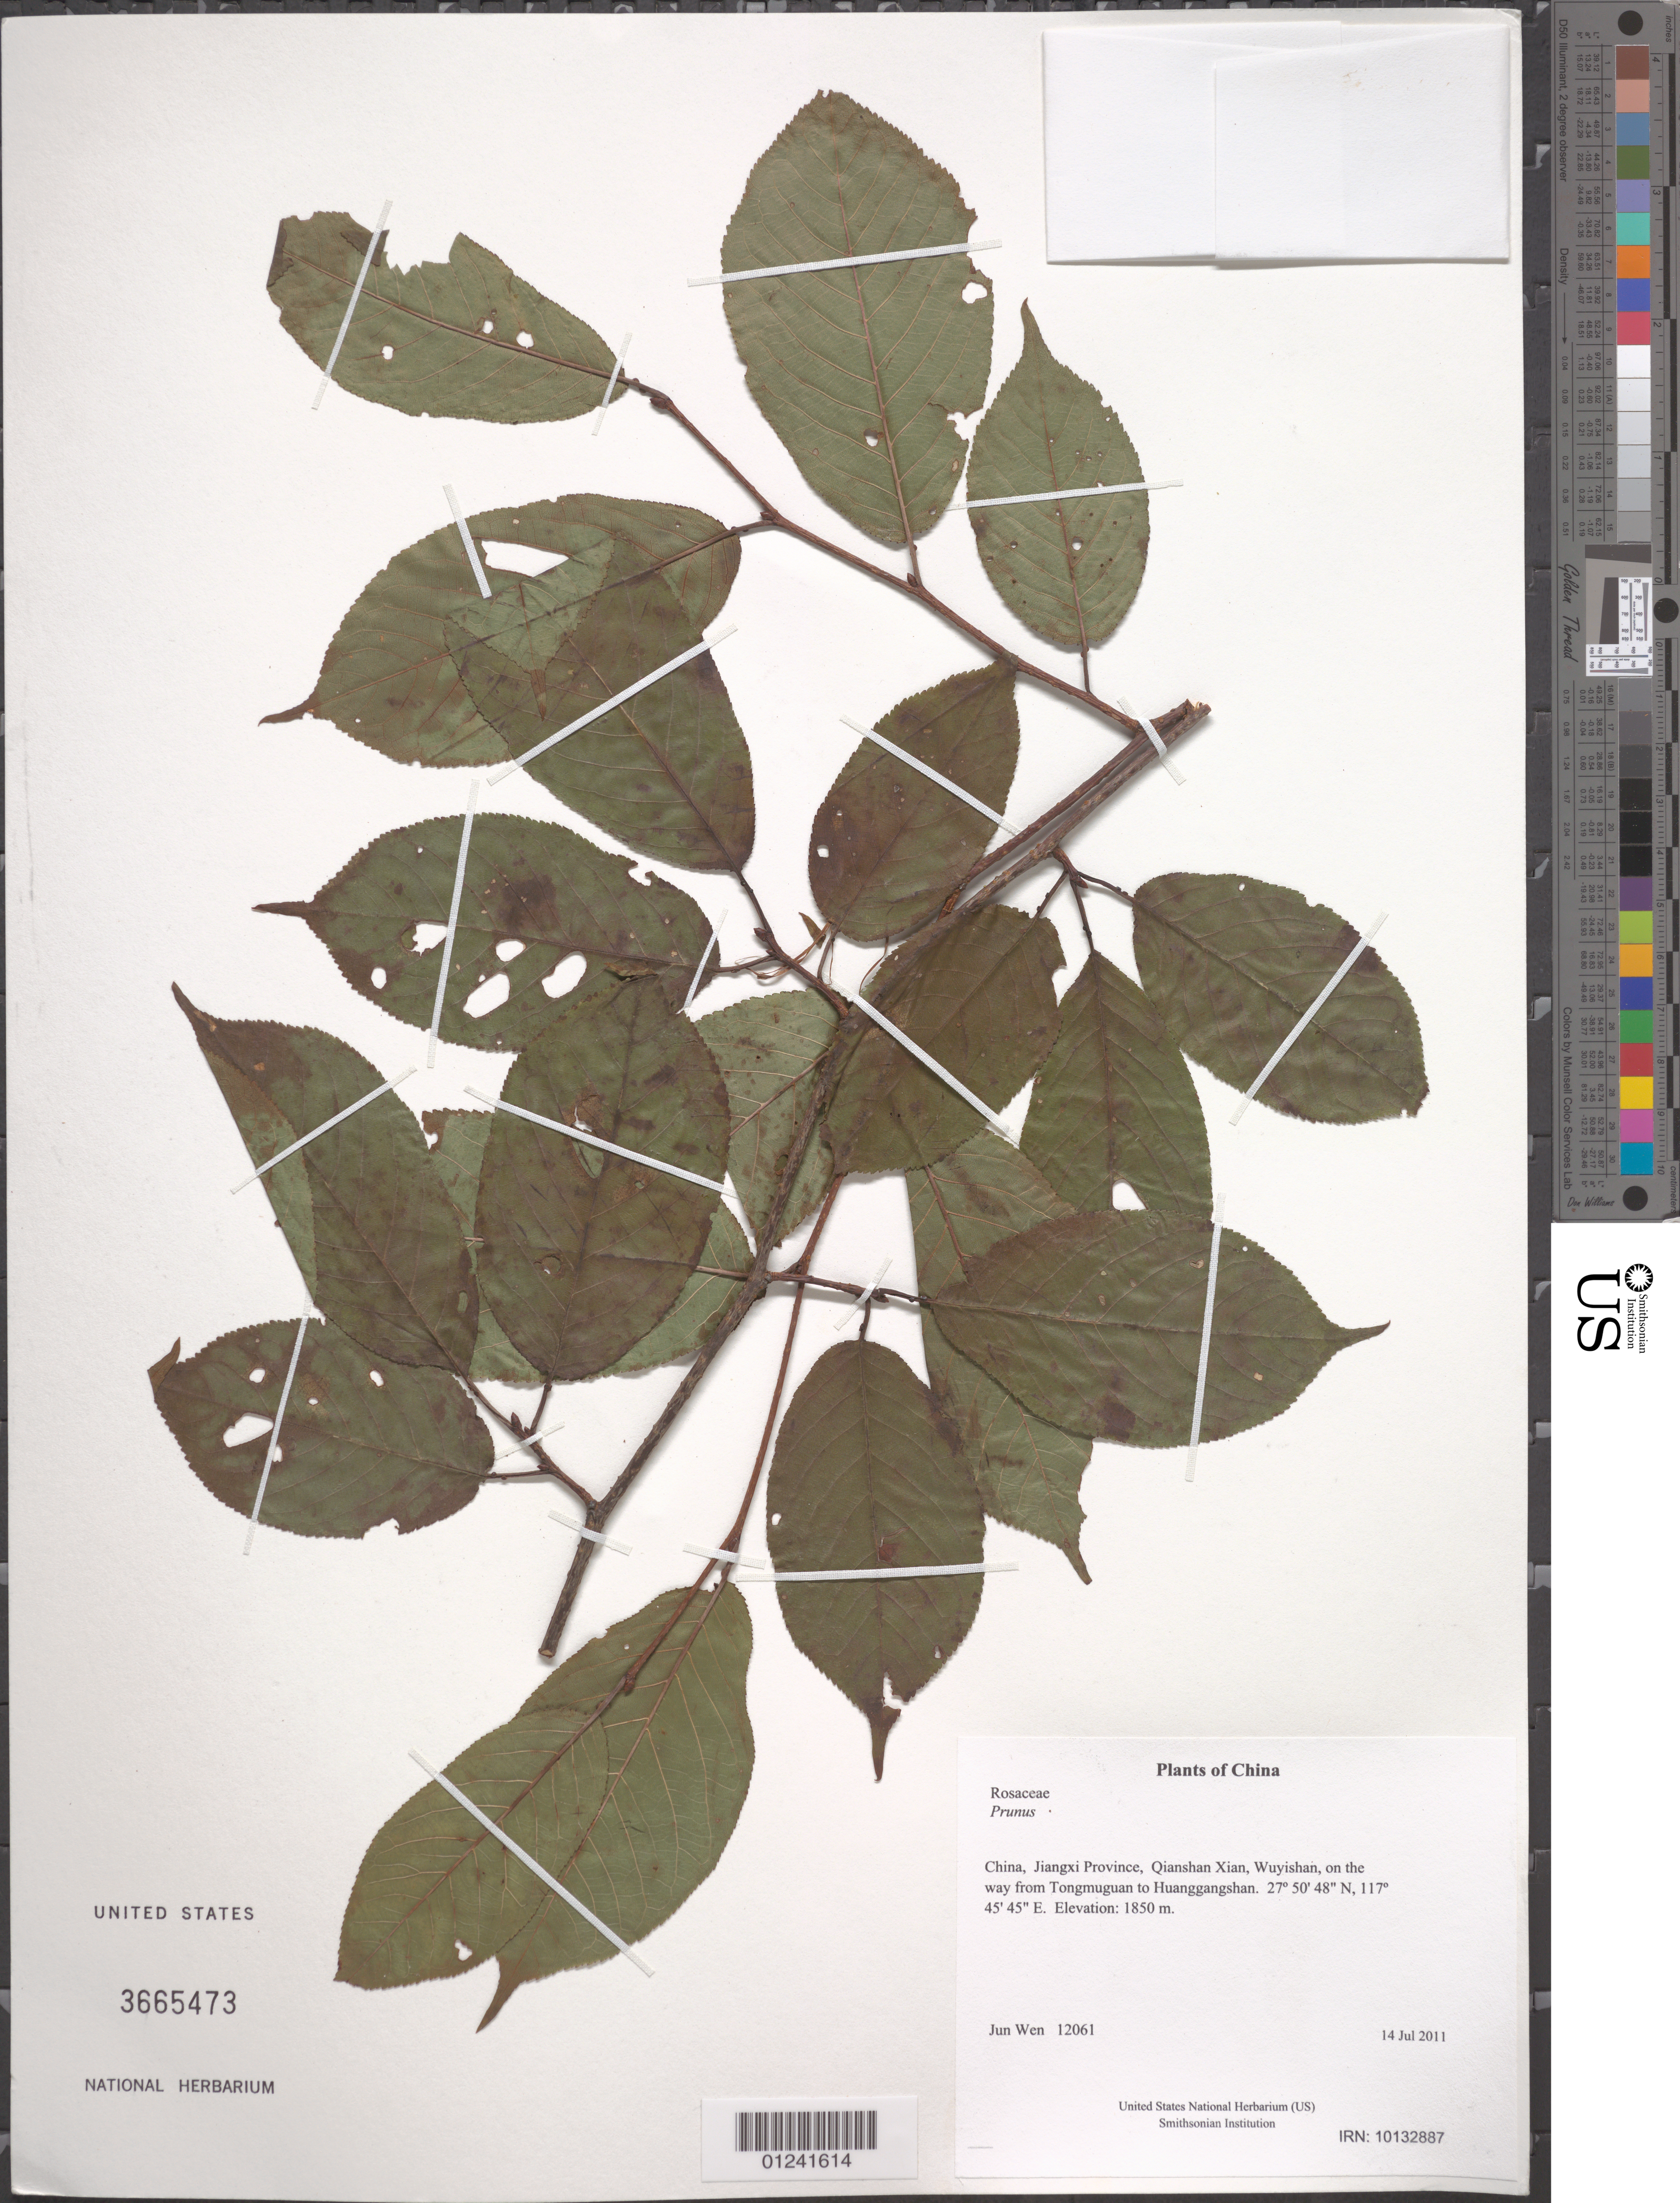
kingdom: Plantae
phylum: Tracheophyta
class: Magnoliopsida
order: Rosales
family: Rosaceae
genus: Prunus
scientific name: Prunus sp.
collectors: J. Wen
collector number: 12061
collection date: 2011-07-14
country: China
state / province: Jiangxi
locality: Qianshan Xian, Wuyishan, on the way from Tongmuguan to Huanggangshan.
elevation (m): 1850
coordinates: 27 50.806 N, 117 45.754 E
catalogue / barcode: US 3665473